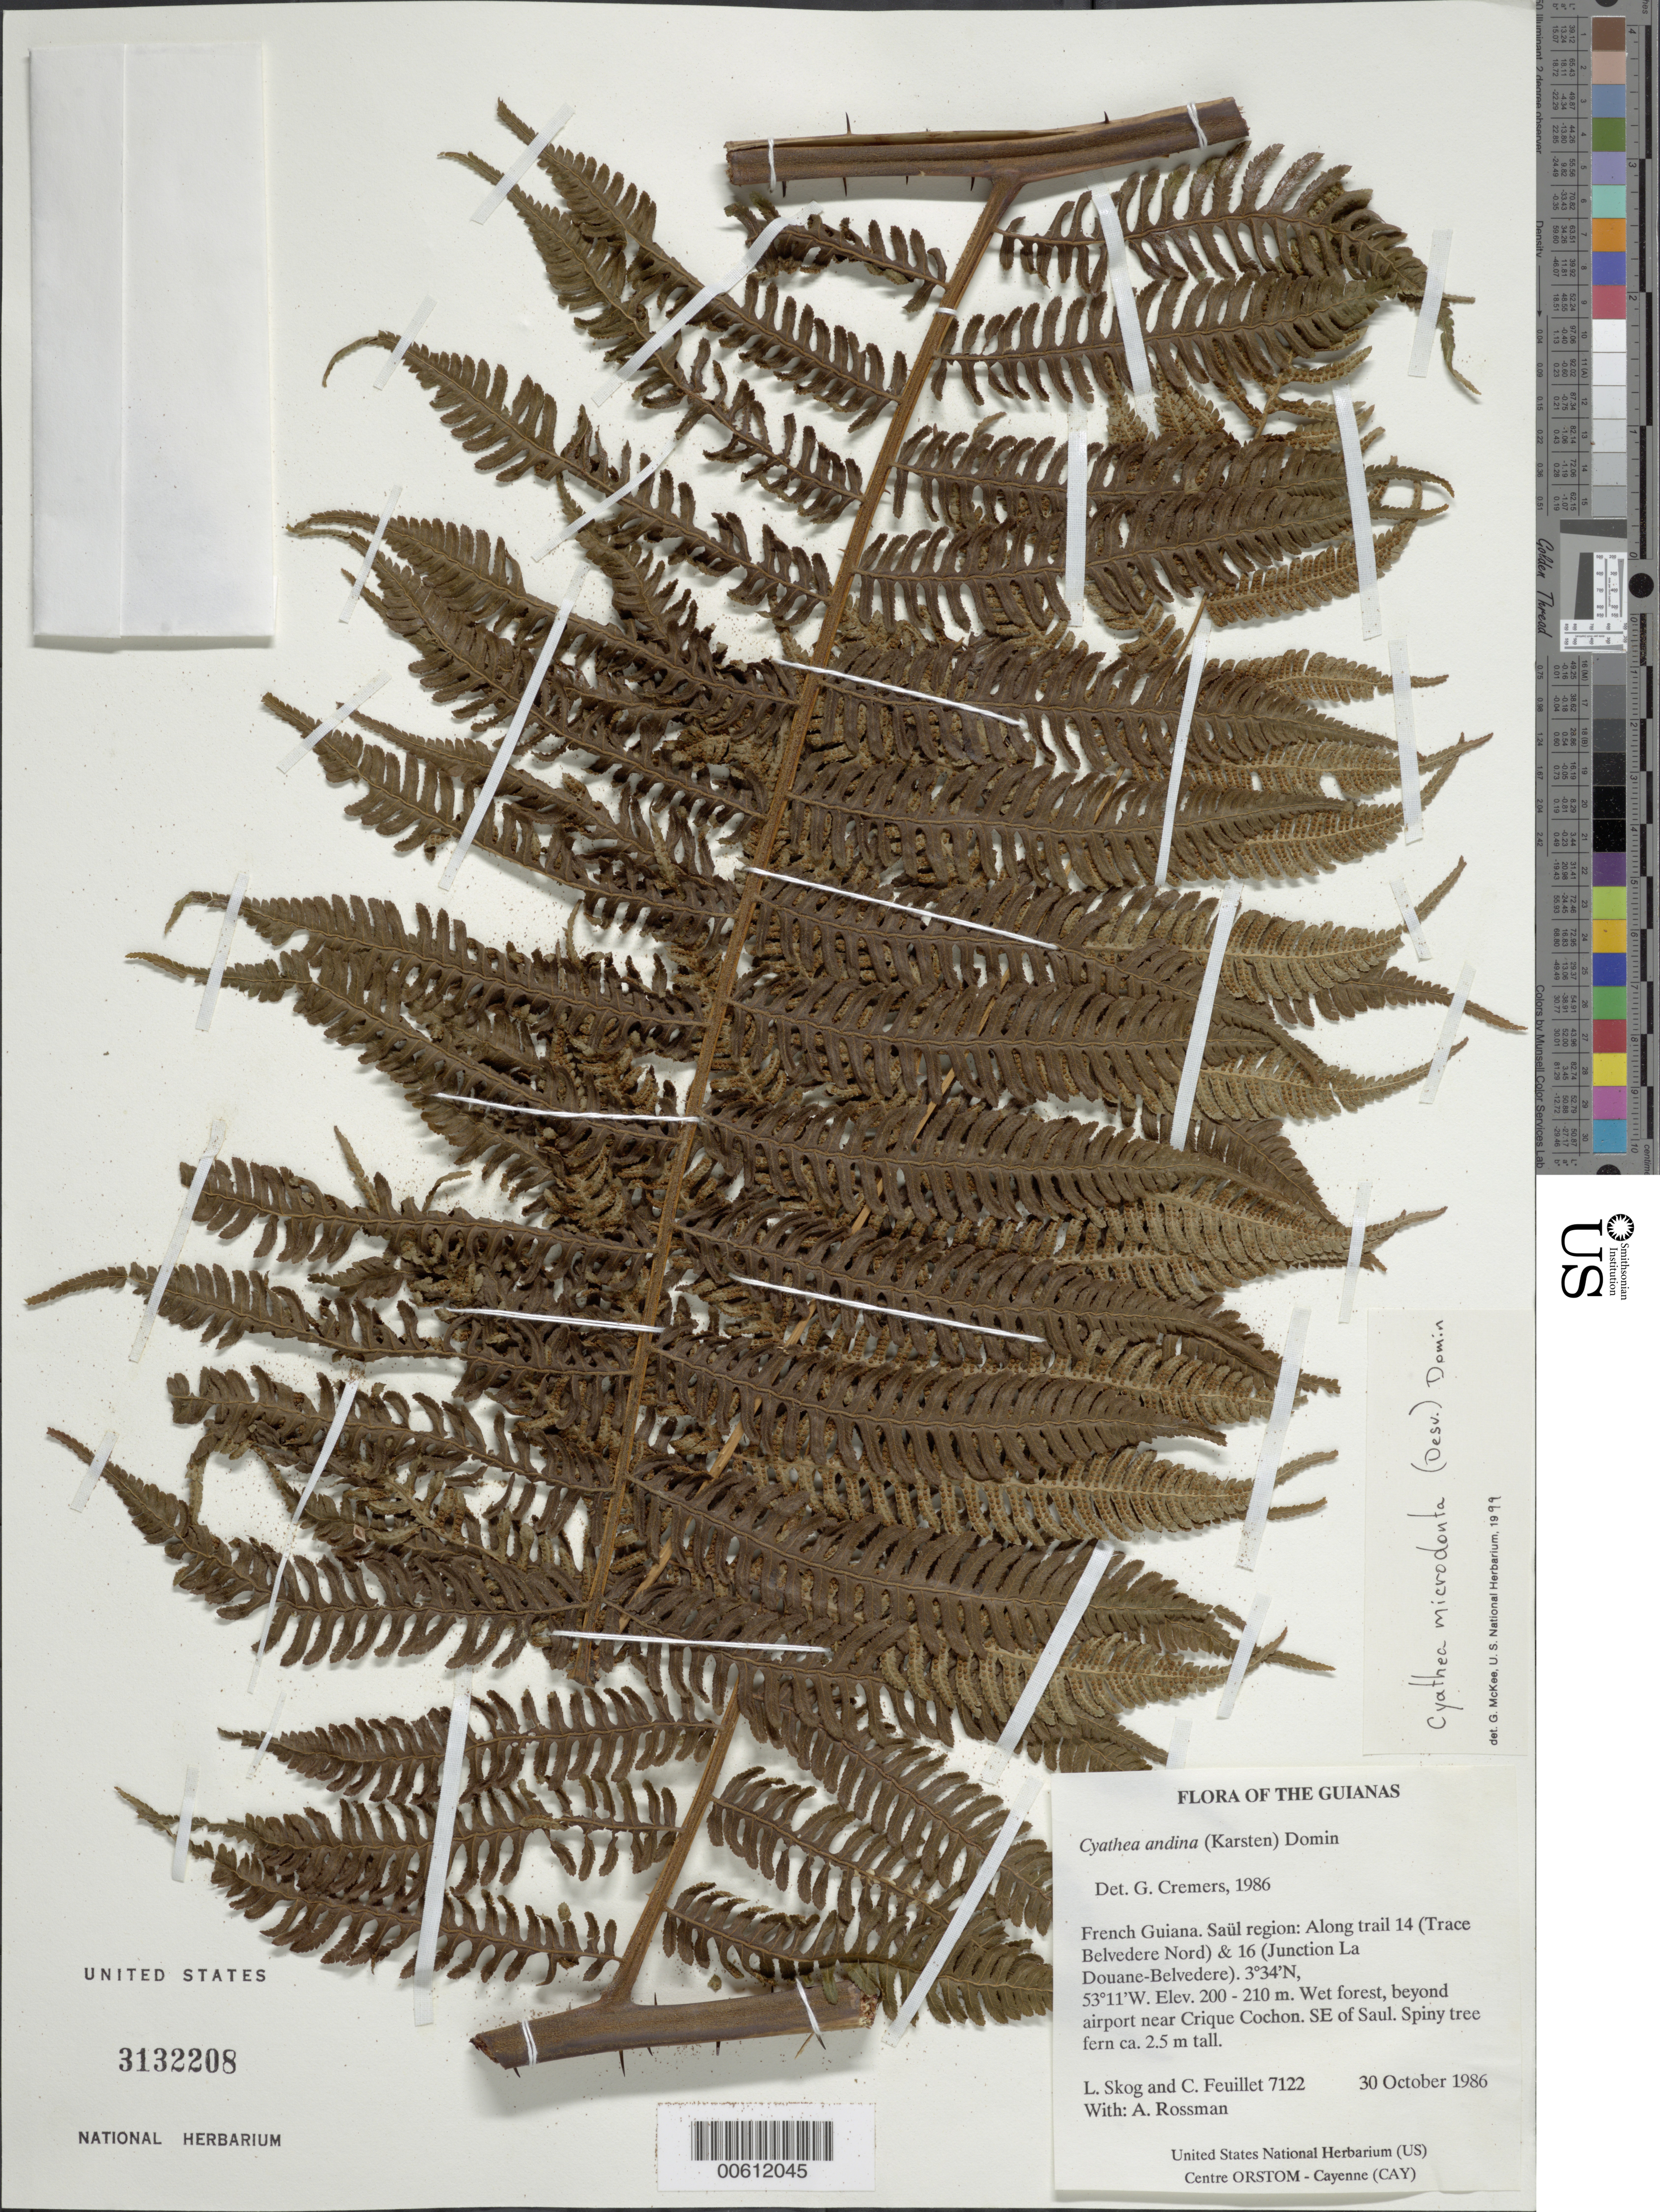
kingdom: Plantae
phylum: Tracheophyta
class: Polypodiopsida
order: Cyatheales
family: Cyatheaceae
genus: Cyathea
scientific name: Cyathea microdonta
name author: (Desv.) Domin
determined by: Cremers, Georges A.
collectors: L. E. Skog, C. Feuillet & A. Rossman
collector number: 7122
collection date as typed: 30 October 1986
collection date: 1986-10-30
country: French Guiana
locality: SE of Saül along trail 14 (Trace Belvedere Nord) & 16 (Junction La Douane-Belvedere)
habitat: Wet forest, beyond airport near Crique Cochon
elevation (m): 200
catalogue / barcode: US 3132208